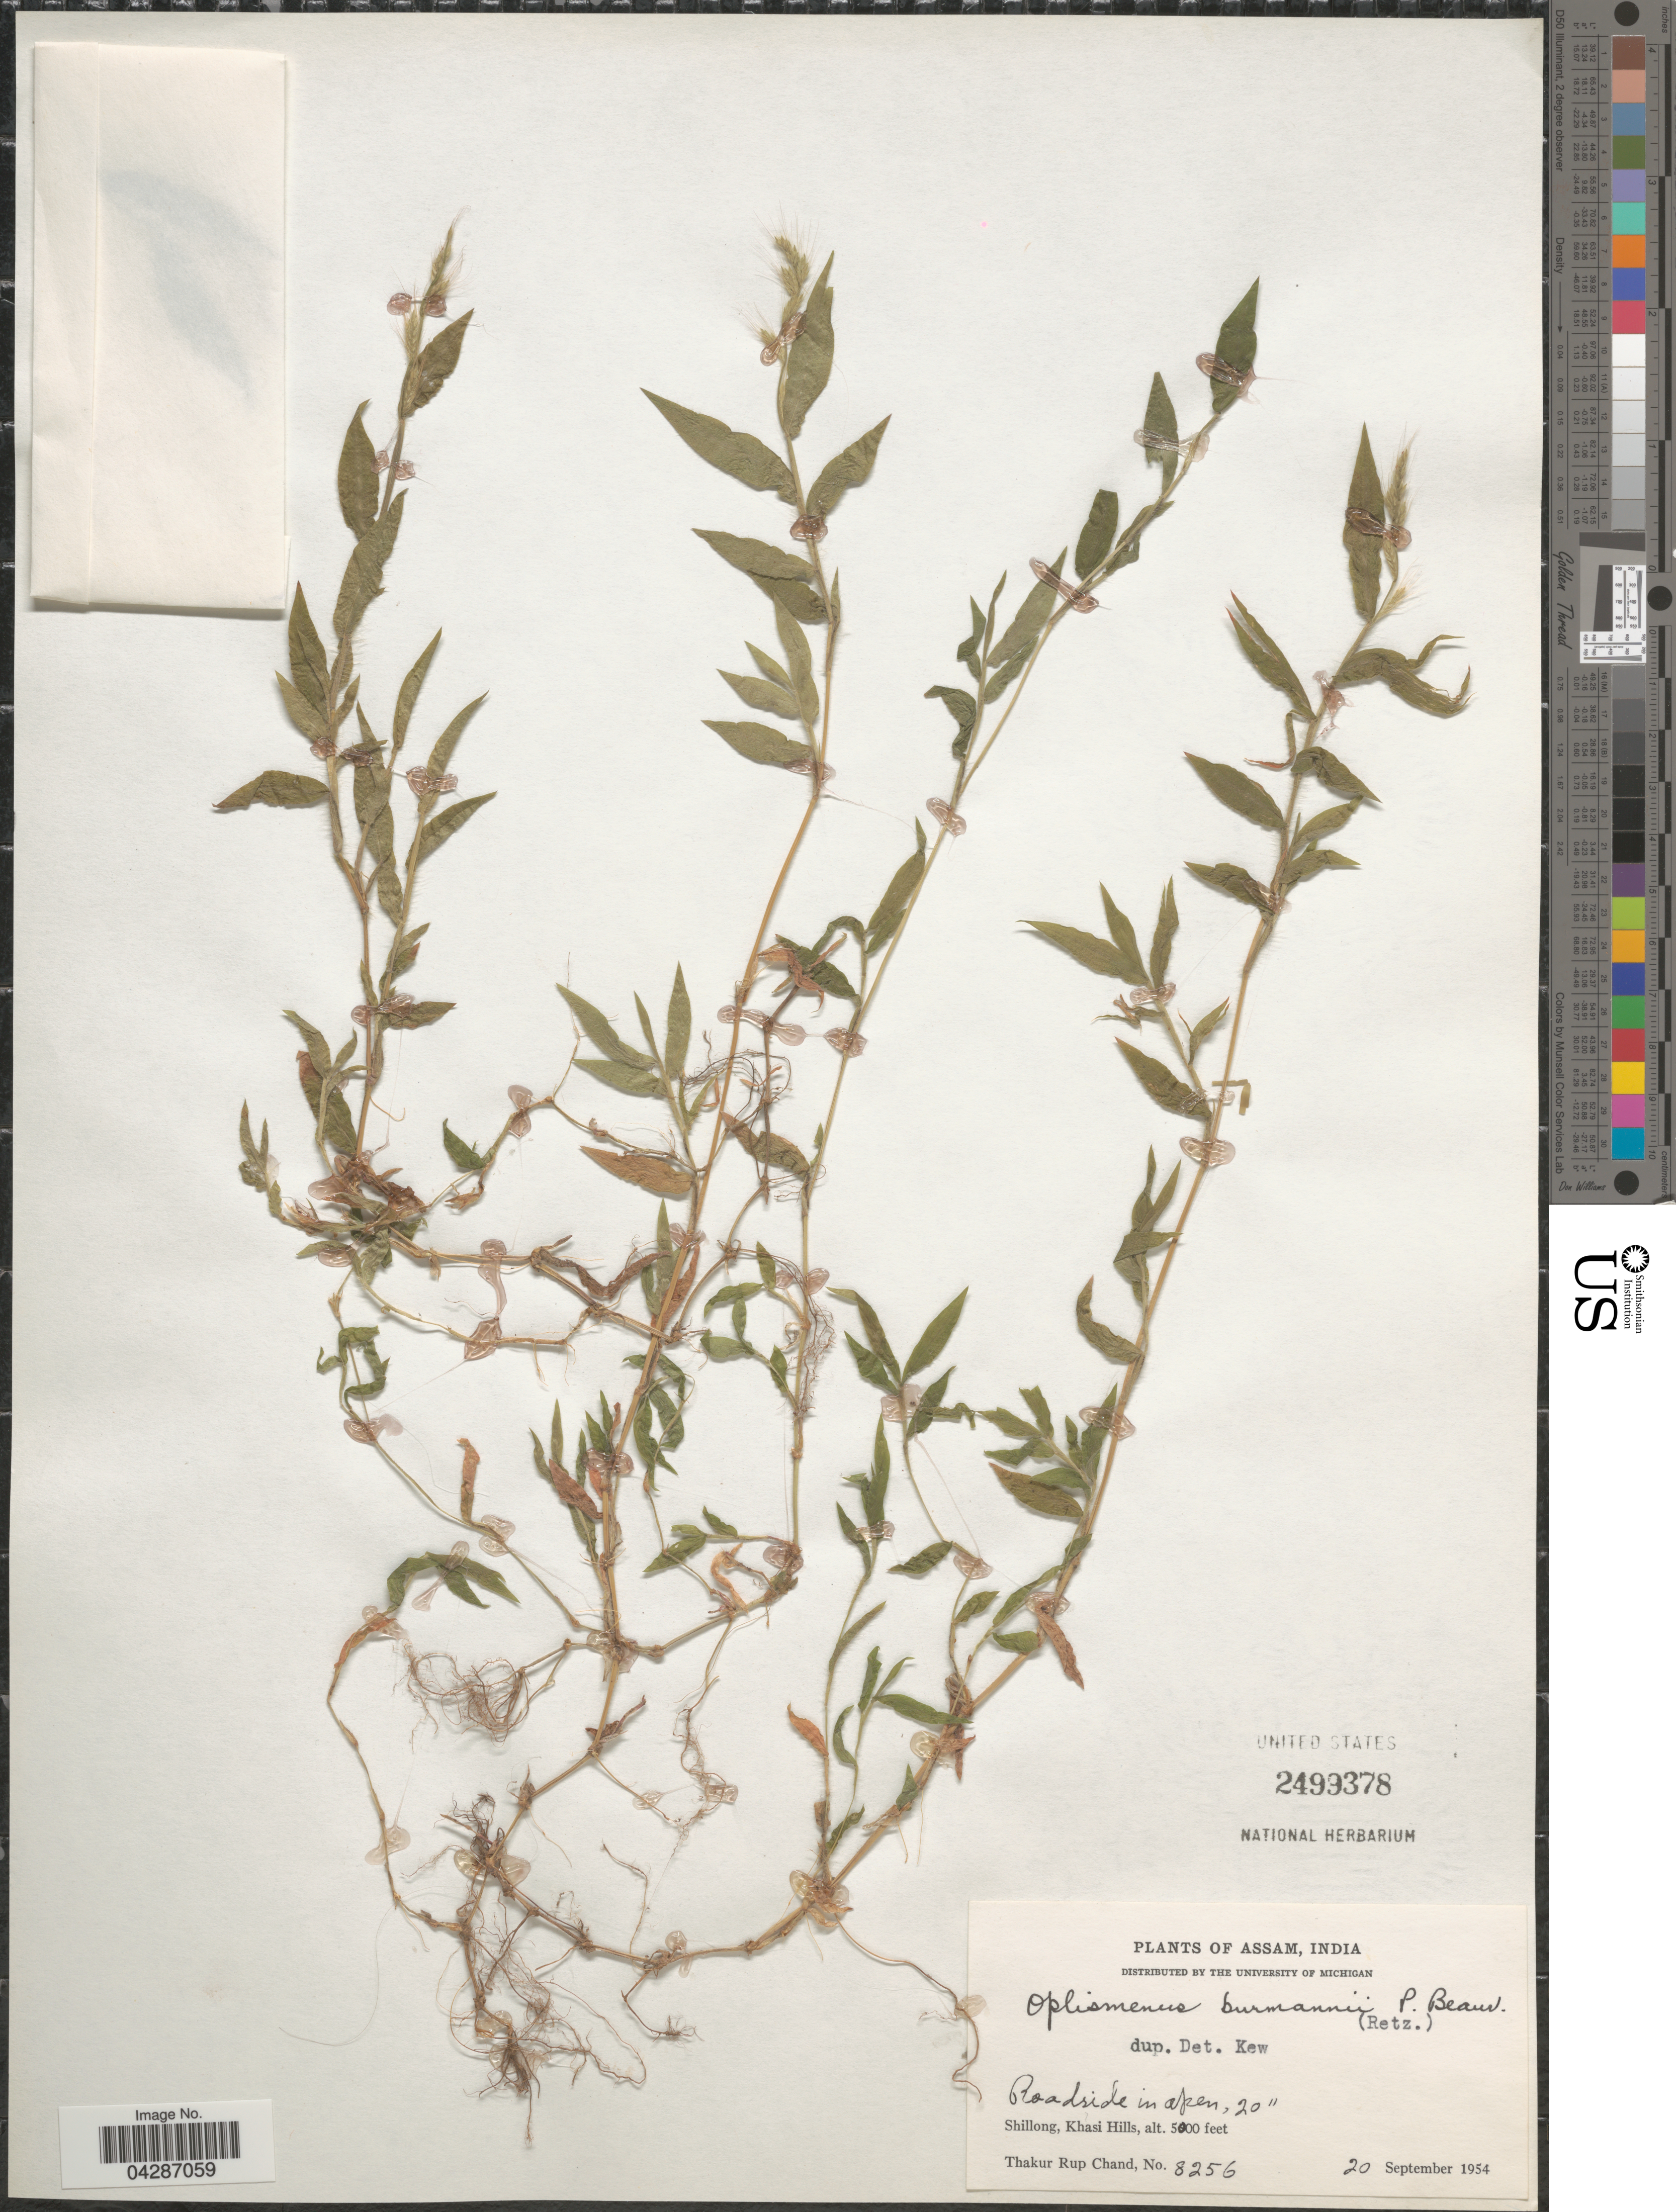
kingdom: Plantae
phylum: Tracheophyta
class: Liliopsida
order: Poales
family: Poaceae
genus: Oplismenus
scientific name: Oplismenus burmannii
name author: (Retz.) P. Beauv.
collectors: T. R. Chand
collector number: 8256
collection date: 1954-09-20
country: India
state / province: Meghalaya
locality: Roadside. Shillong, Khasi Hills.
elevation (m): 1524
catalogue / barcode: US 2499378